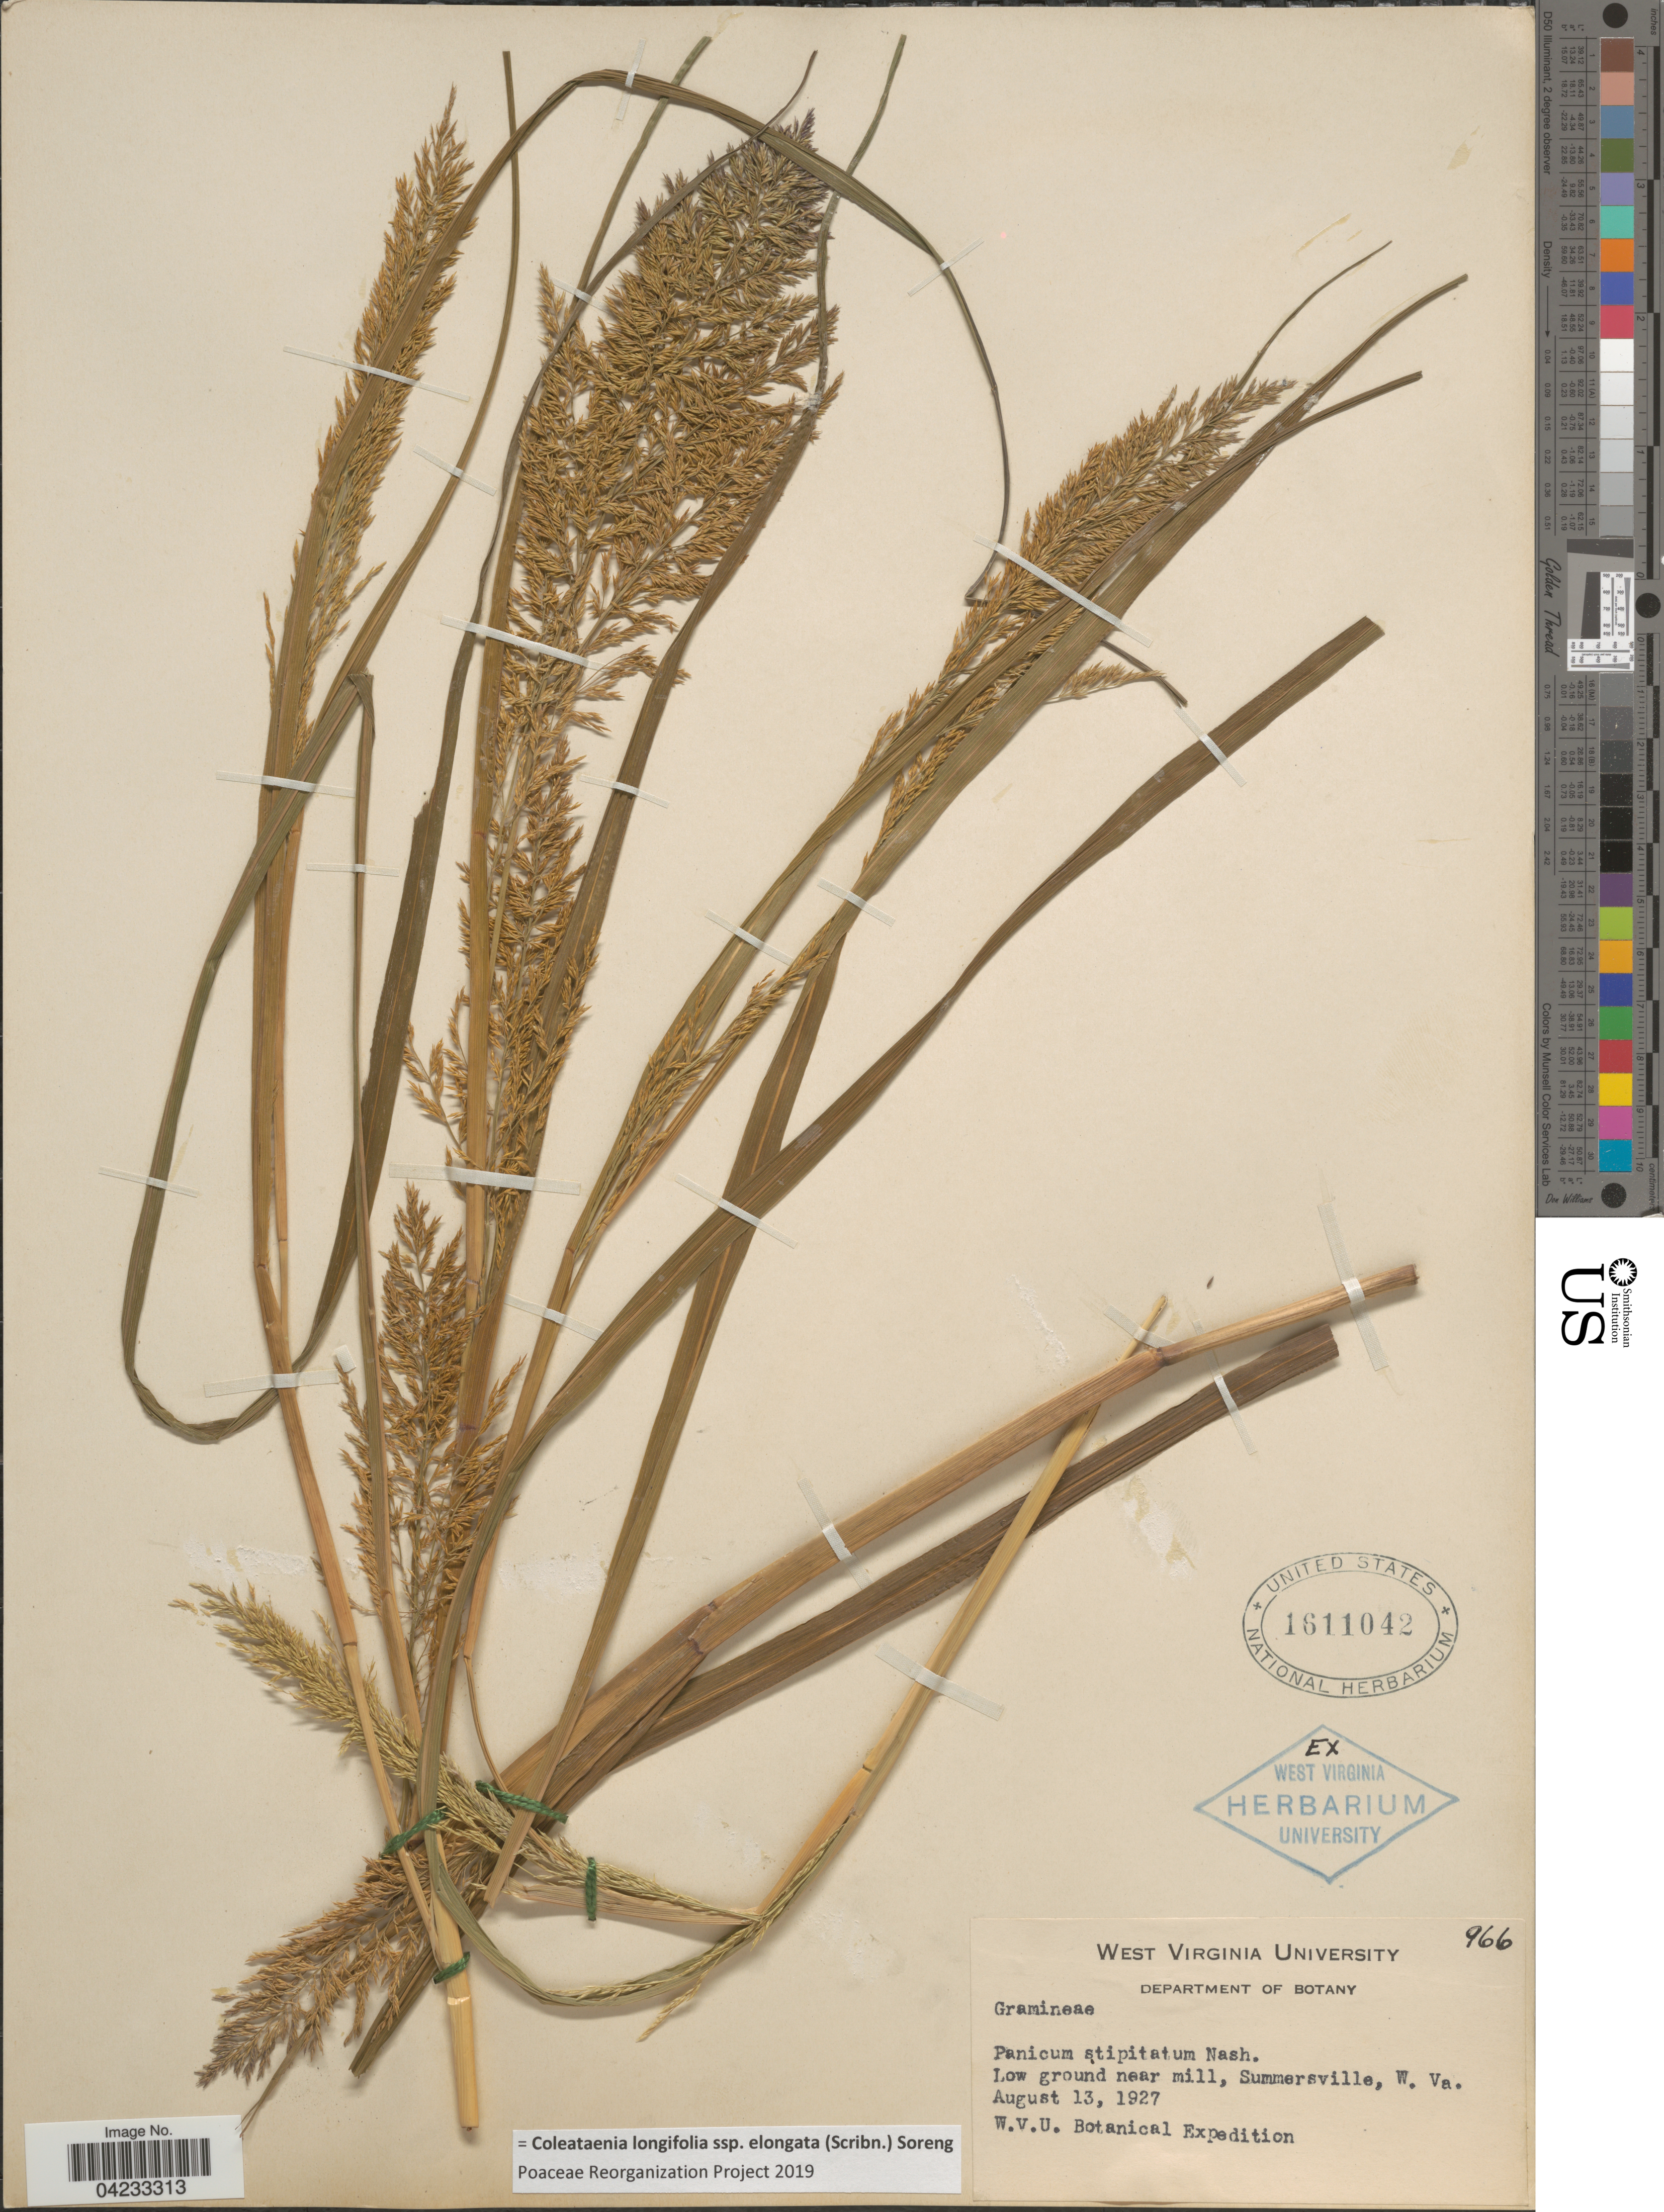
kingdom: Plantae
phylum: Tracheophyta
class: Liliopsida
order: Poales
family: Poaceae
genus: Coleataenia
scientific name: Coleataenia longifolia subsp. elongata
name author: (Scribn.) Soreng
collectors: West Virginia University Botanic Exp.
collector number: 966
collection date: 1927-08-13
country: United States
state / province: West Virginia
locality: Low ground near mill, Summersville.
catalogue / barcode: US 1611042